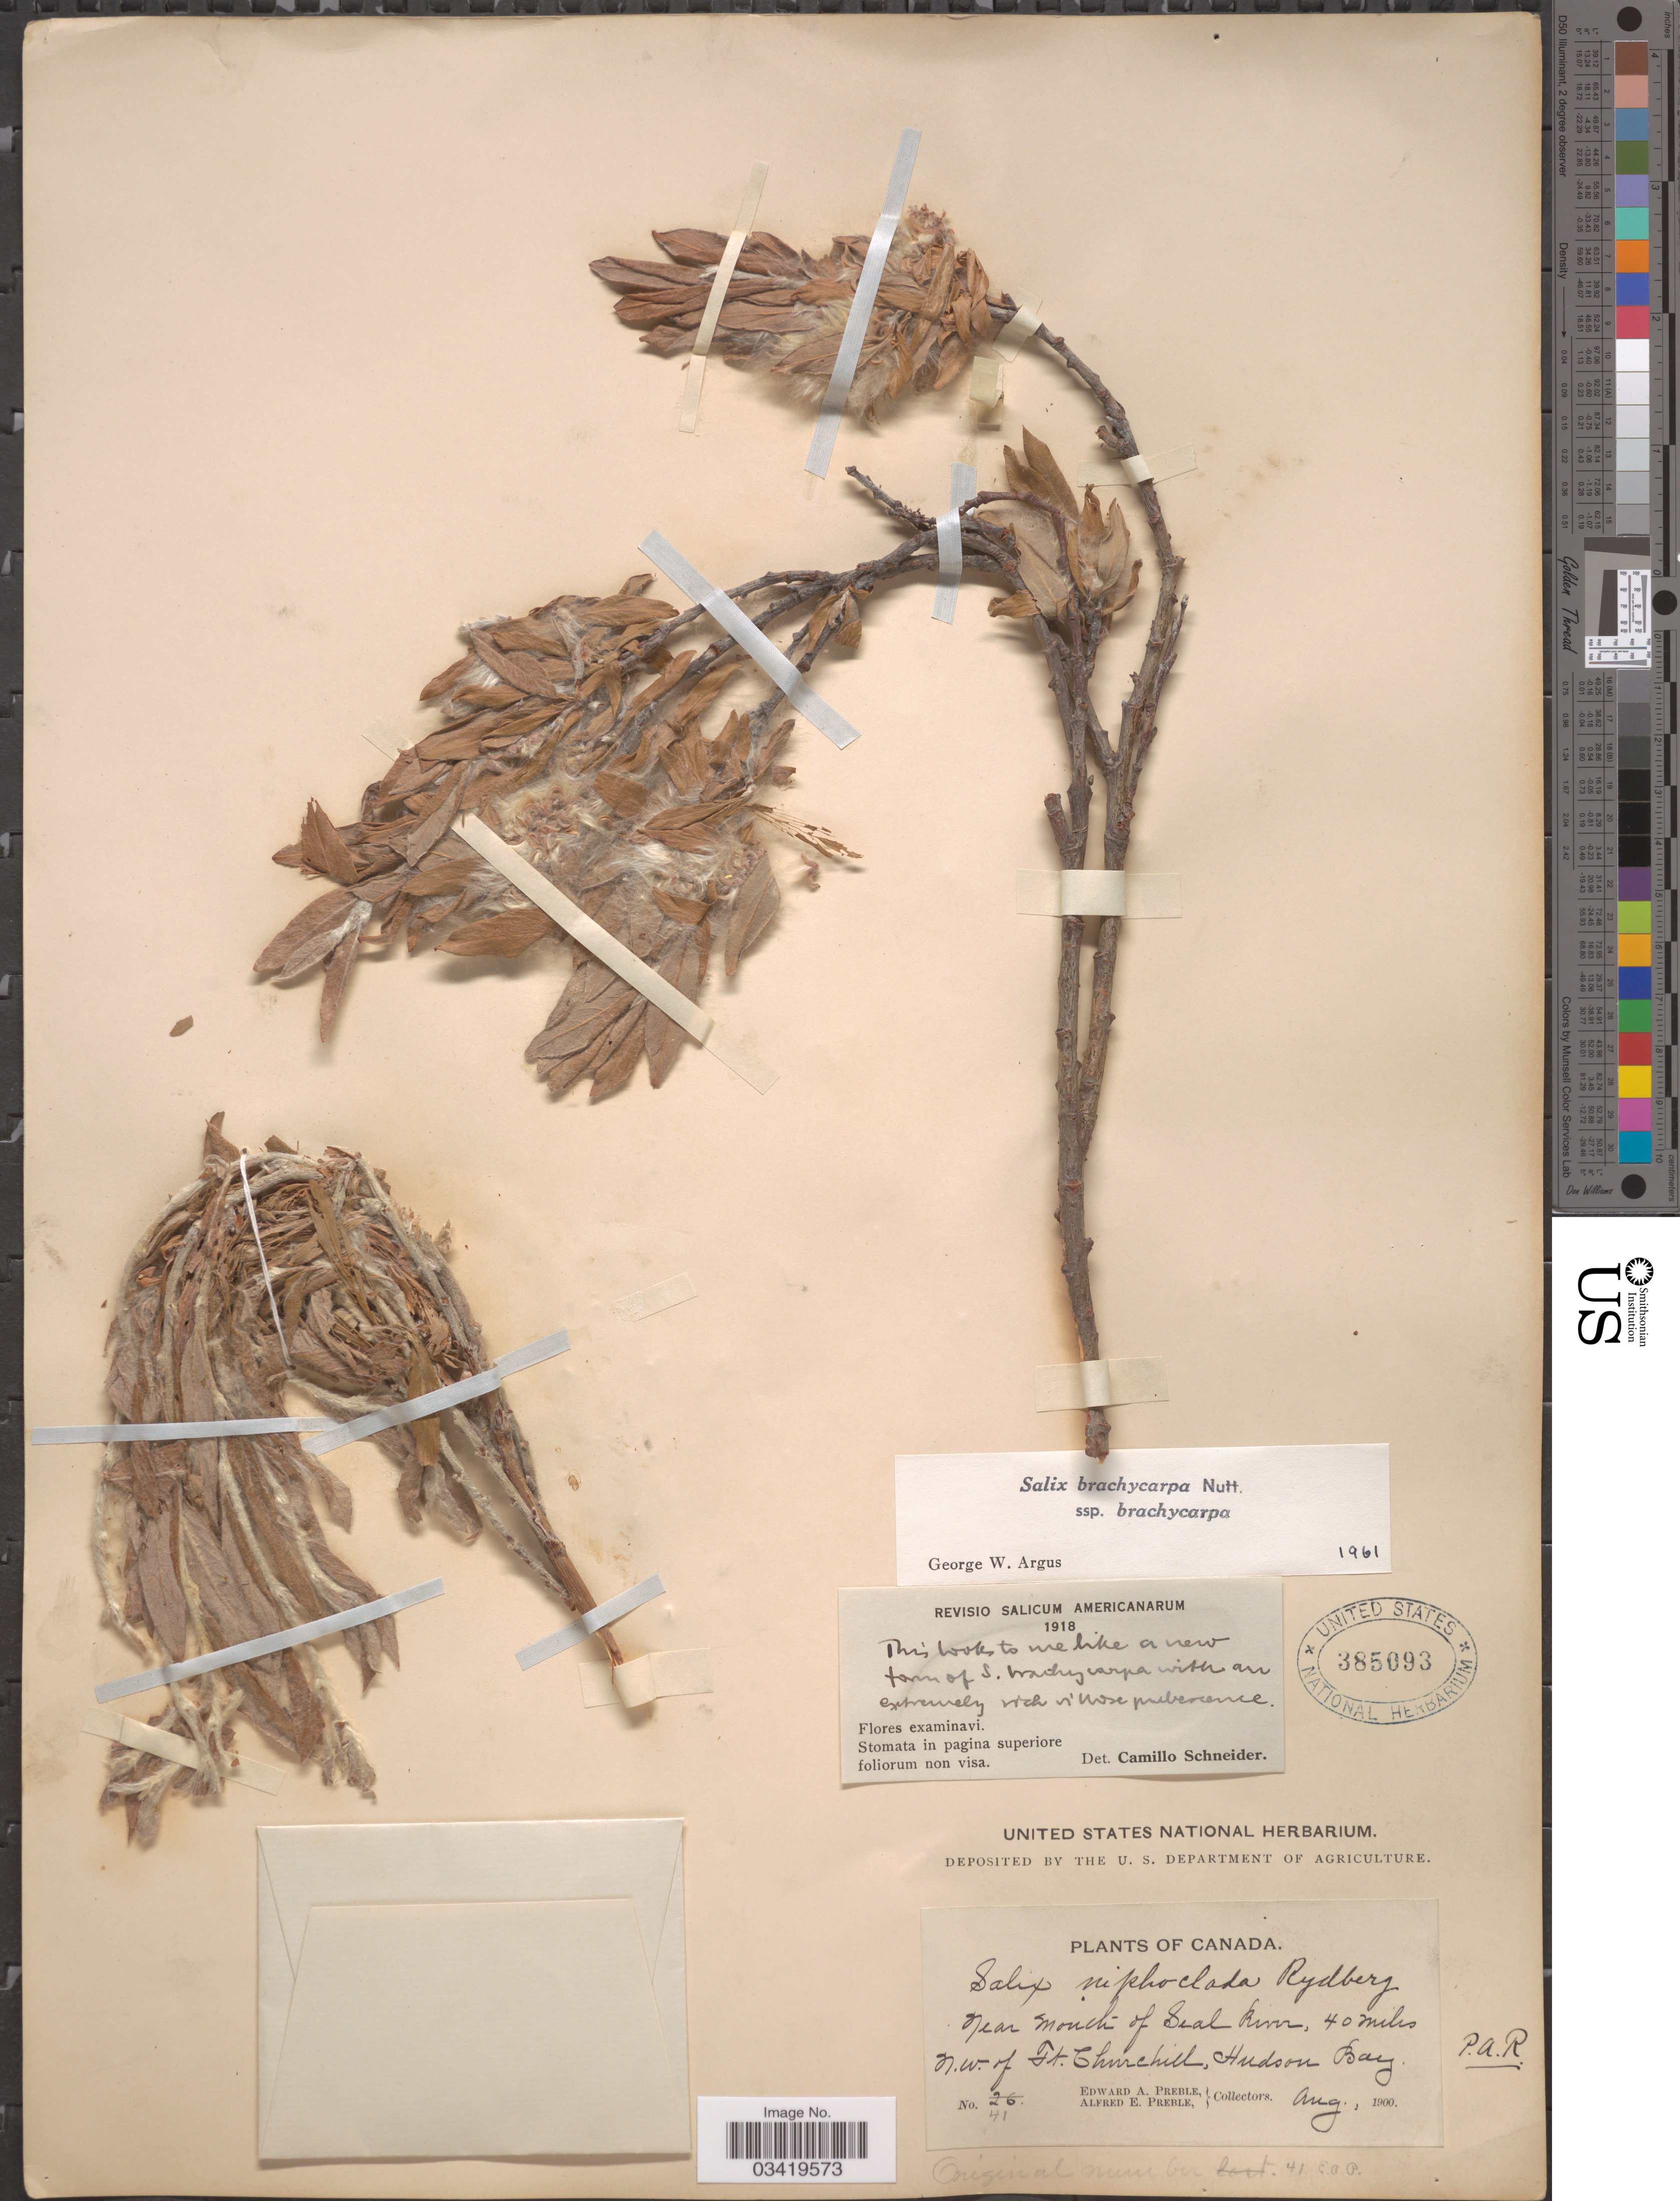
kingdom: Plantae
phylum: Tracheophyta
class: Magnoliopsida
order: Malpighiales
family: Salicaceae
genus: Salix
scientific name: Salix brachycarpa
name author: Nutt.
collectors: E. Preble & A. Preble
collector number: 41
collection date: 1900-08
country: Canada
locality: Near mouth of Seal River, 40 miles n.w. of Ft. Churchill, Hudson Bay.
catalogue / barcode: US 385093